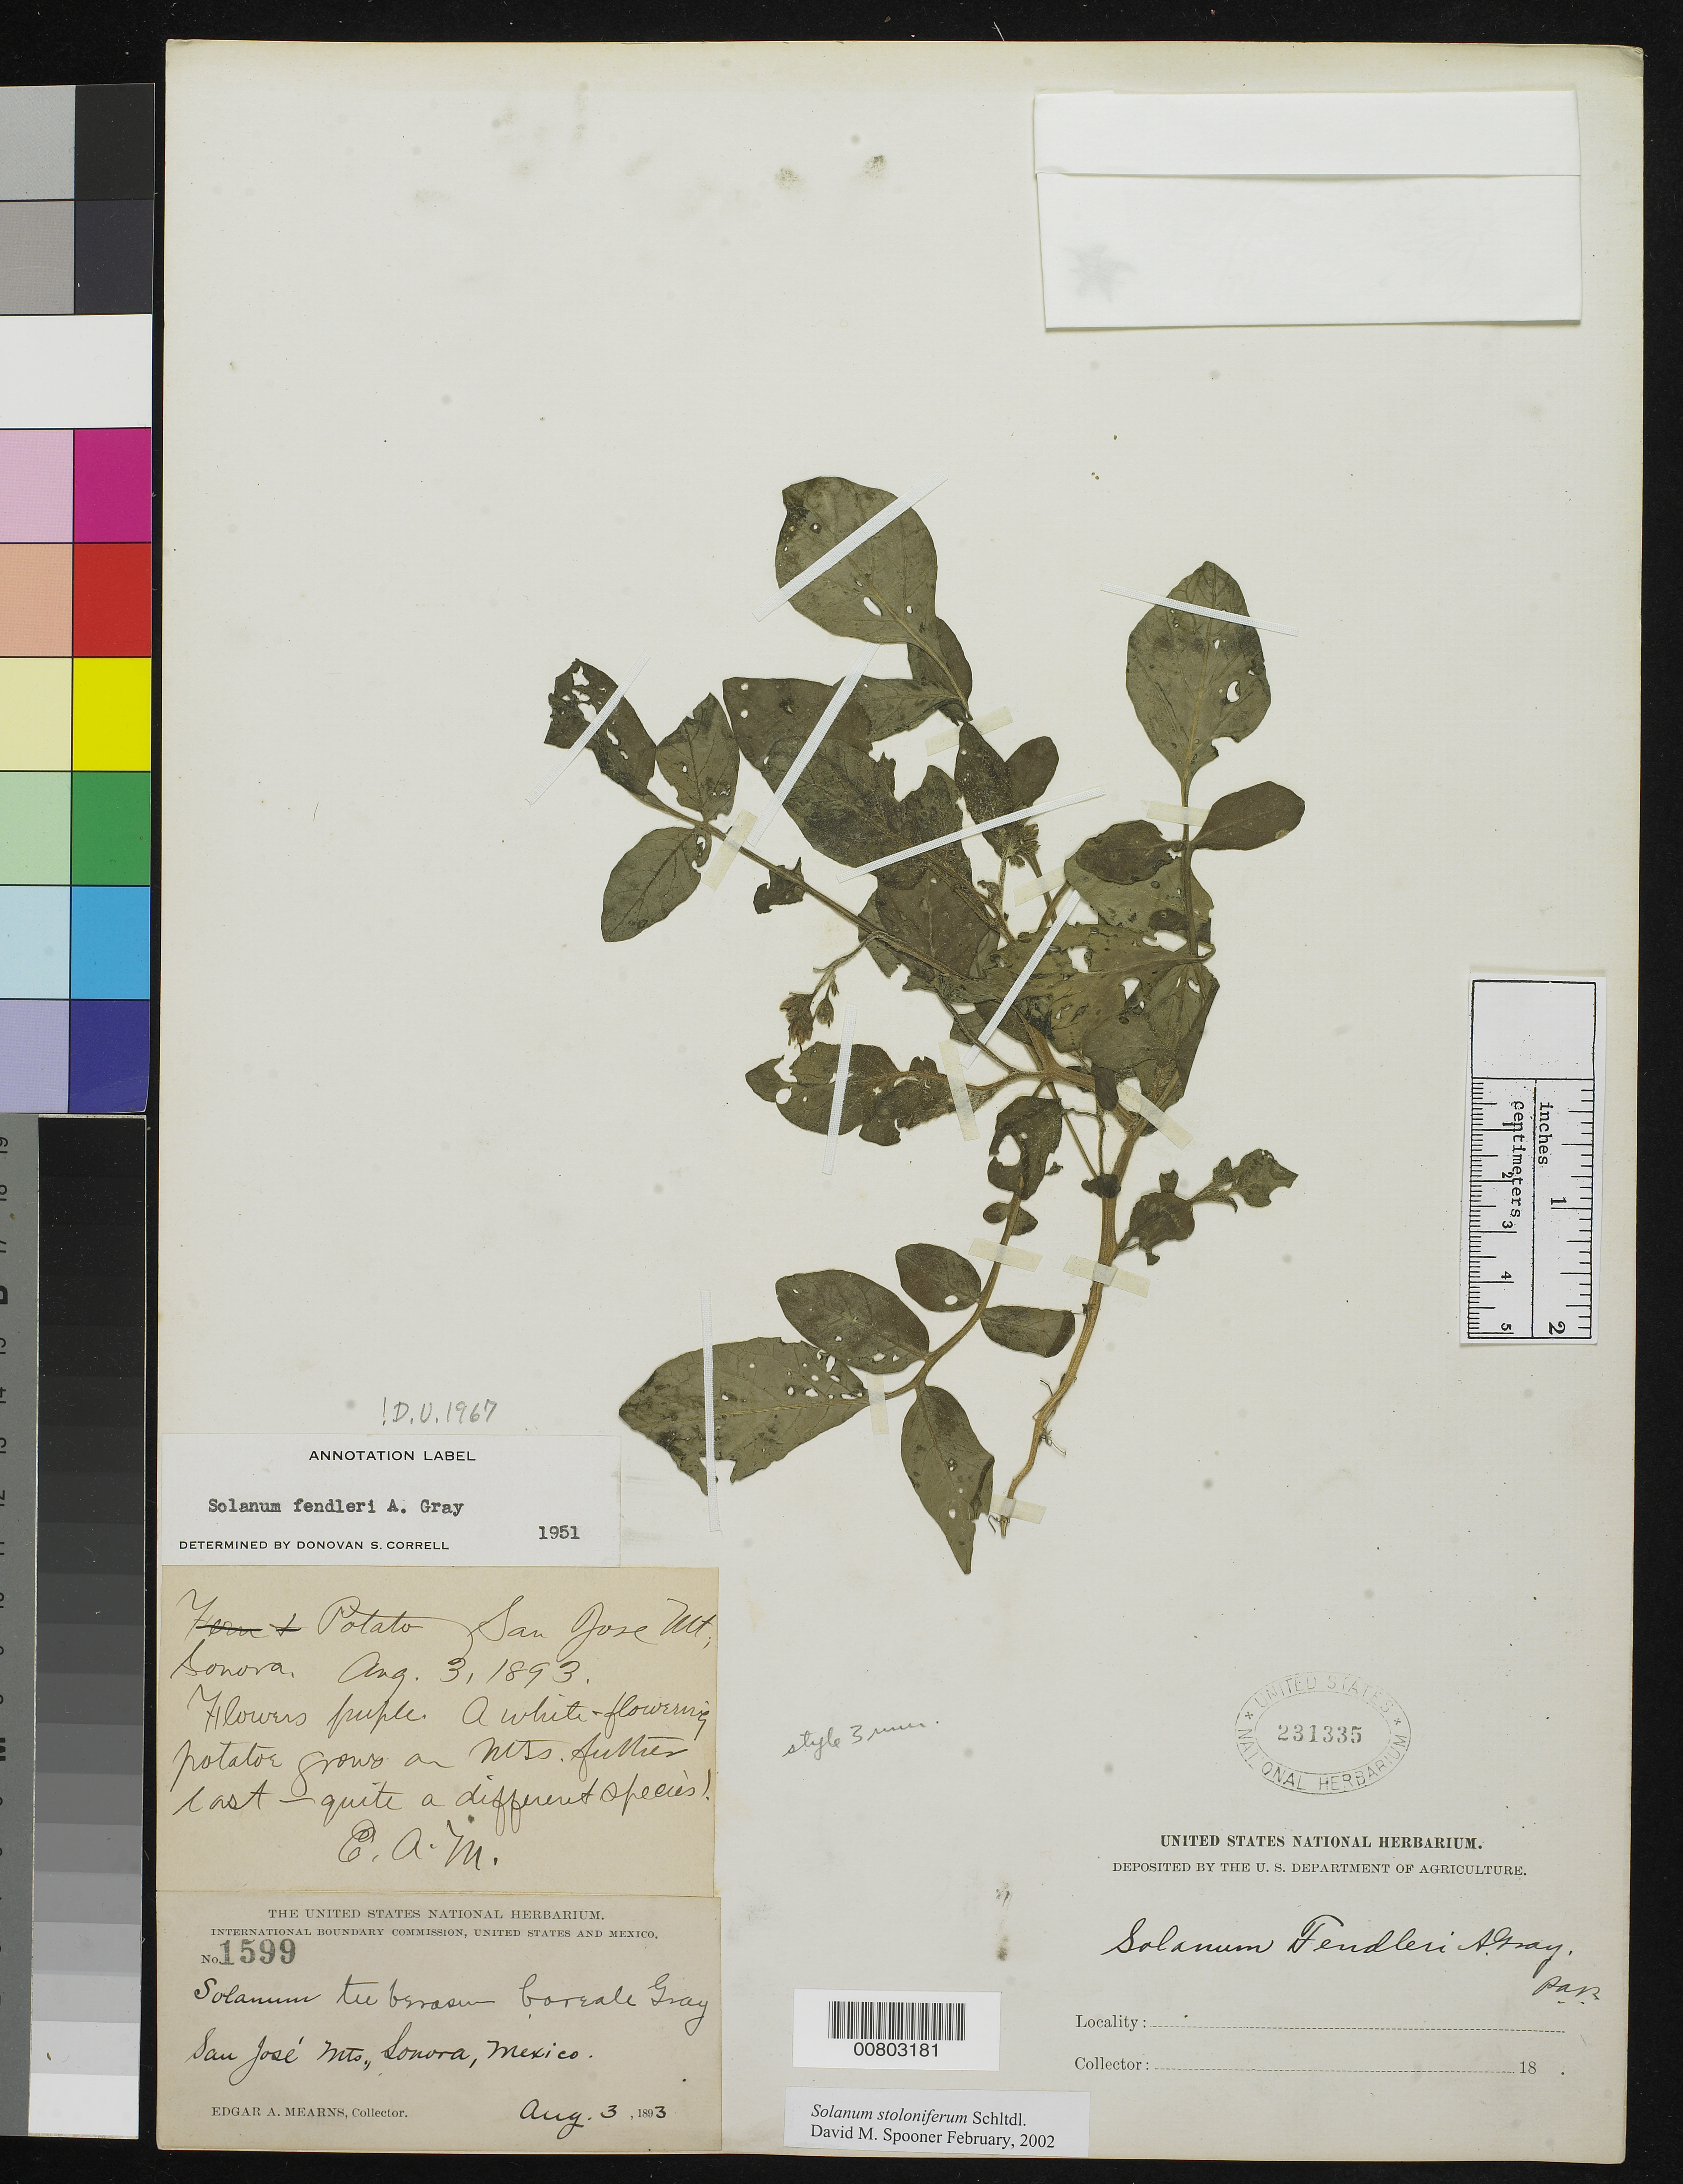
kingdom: Plantae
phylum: Tracheophyta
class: Magnoliopsida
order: Solanales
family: Solanaceae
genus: Solanum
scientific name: Solanum stoloniferum subsp. stoloniferum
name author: Schltdl.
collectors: E. A. Mearns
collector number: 1599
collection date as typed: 03 Aug 1893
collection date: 1893-08-03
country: Mexico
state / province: Sonora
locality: San José Mts., Sonora.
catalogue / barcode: US 231335